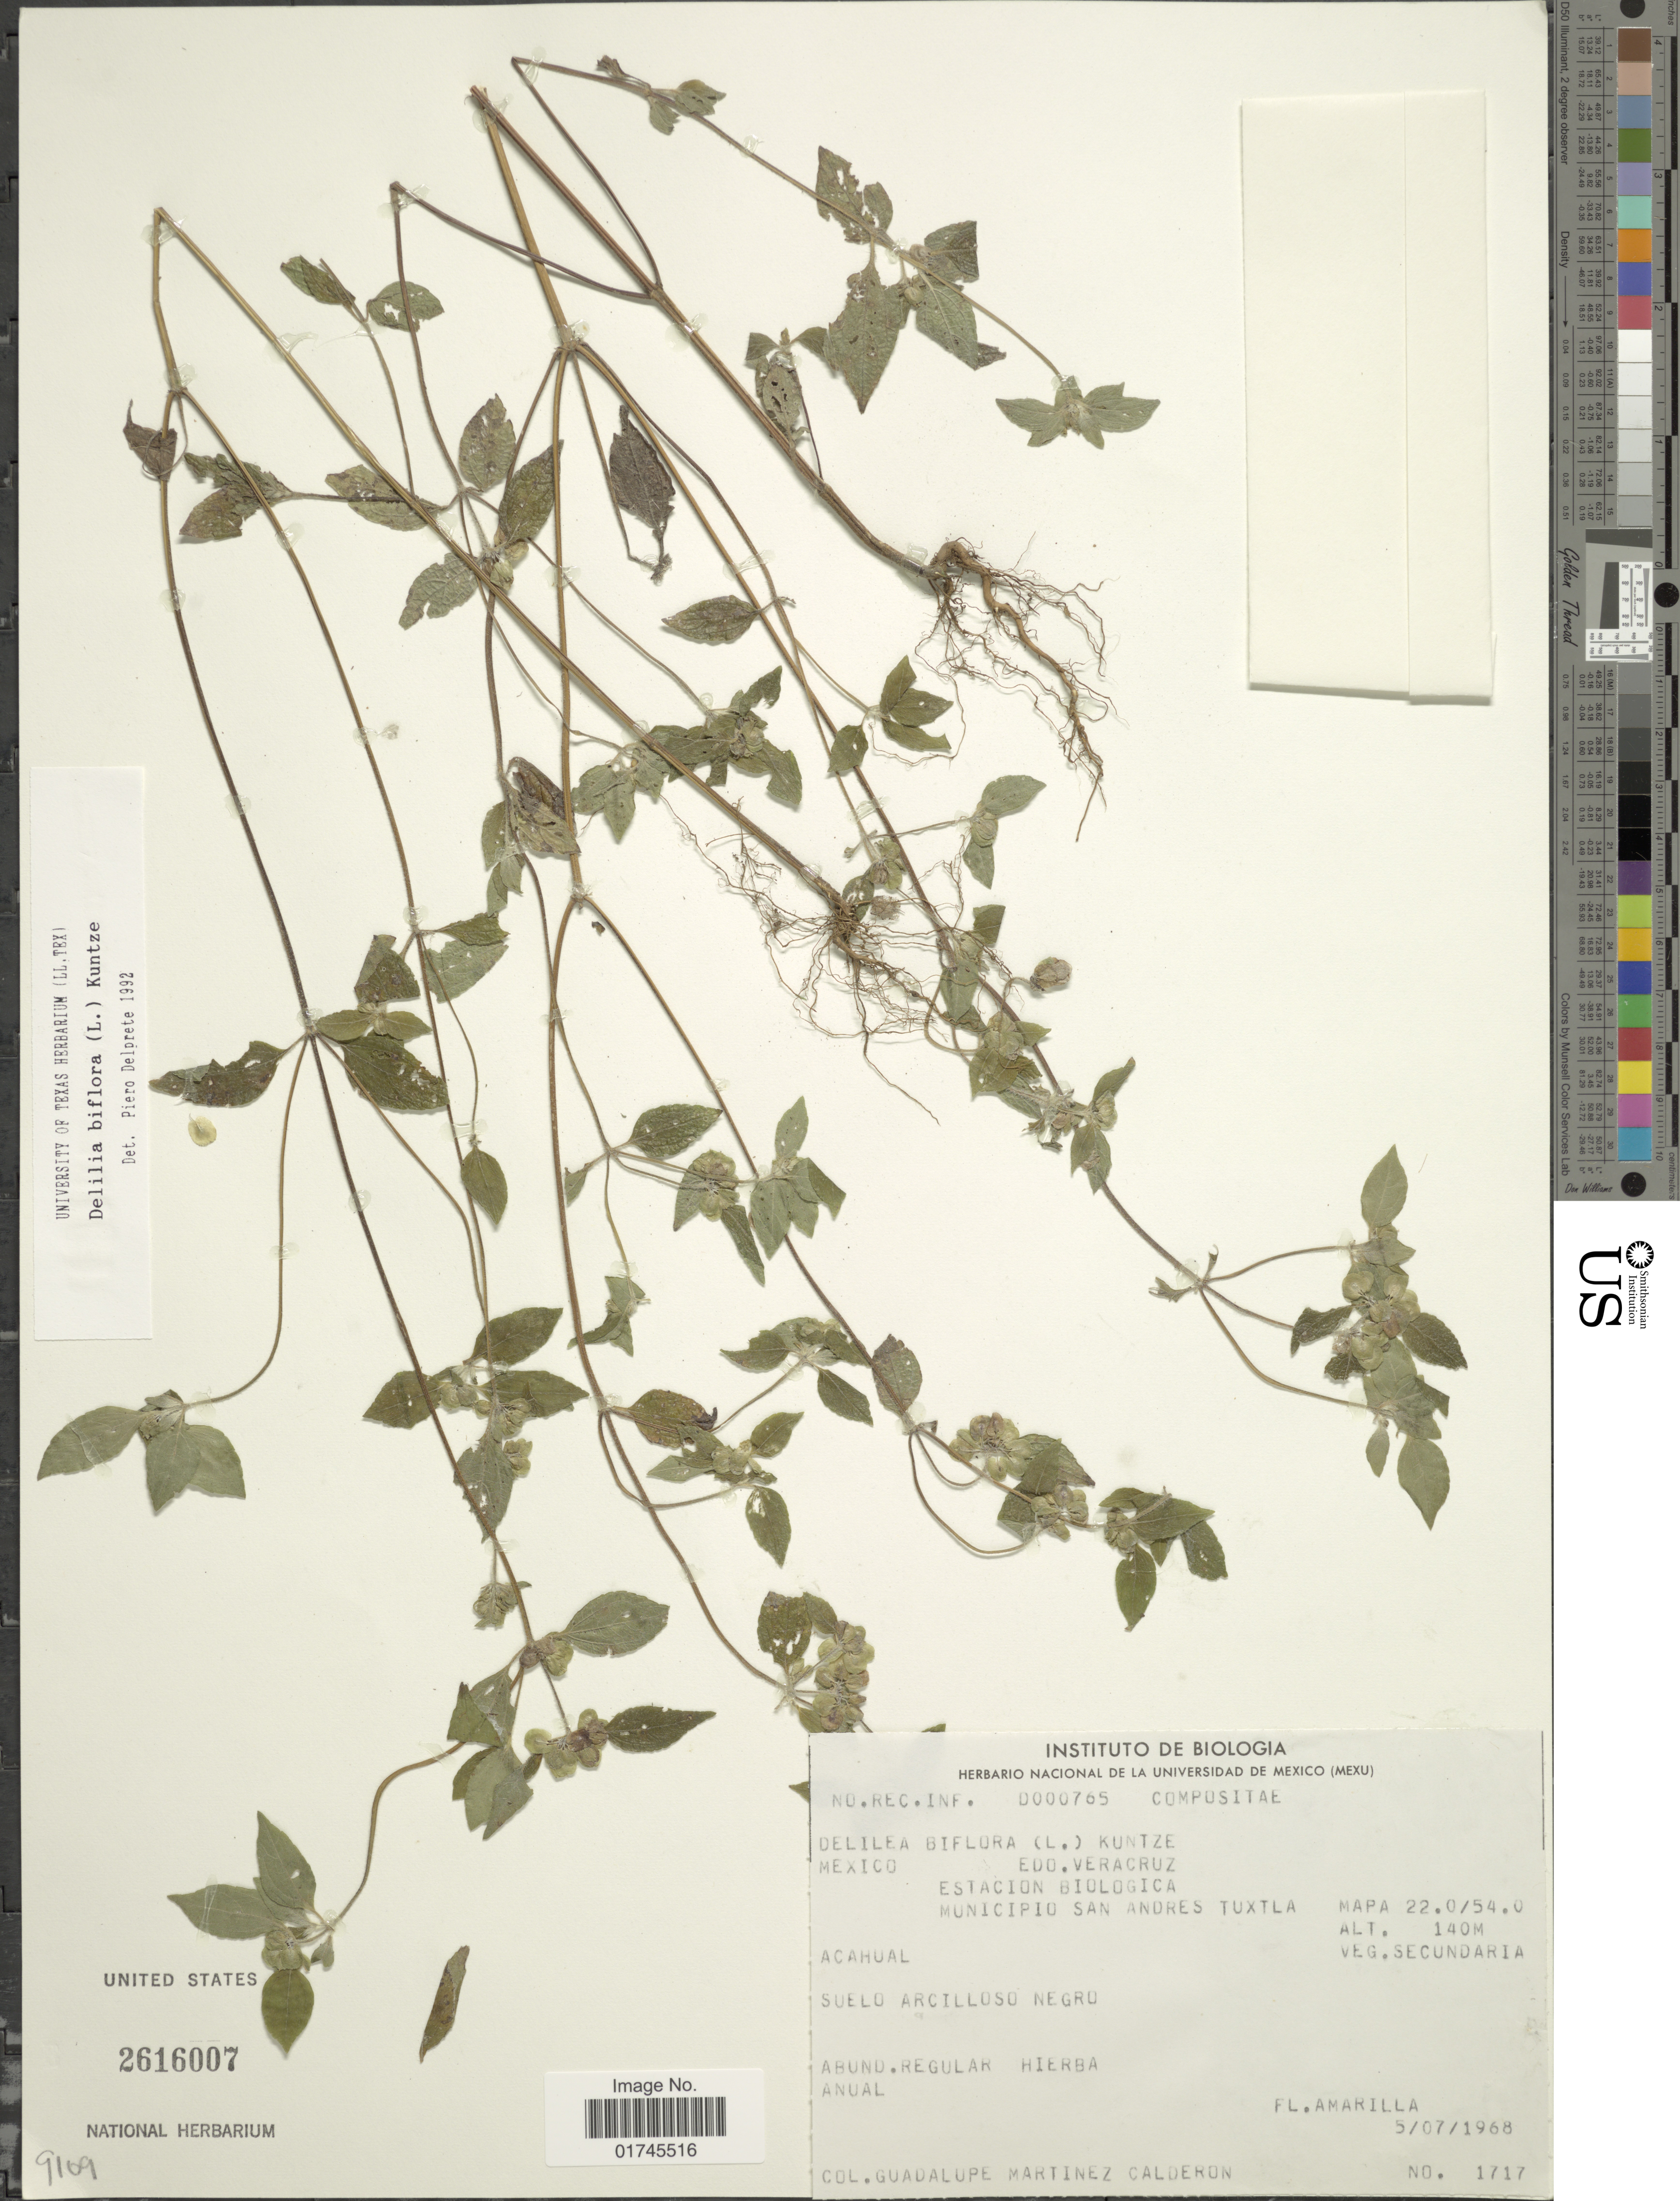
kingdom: Plantae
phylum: Tracheophyta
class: Magnoliopsida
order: Asterales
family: Asteraceae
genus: Delilia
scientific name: Delilia biflora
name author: (L.) Kuntze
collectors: G. Martinez C.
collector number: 1717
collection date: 1968-07-05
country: Mexico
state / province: Veracruz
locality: Edo. Veracruz, Estacion Biologica, Municpio San Andres Tuxtla, Acahual, Suelo Arciloso Negro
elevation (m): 140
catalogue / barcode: US 2616007